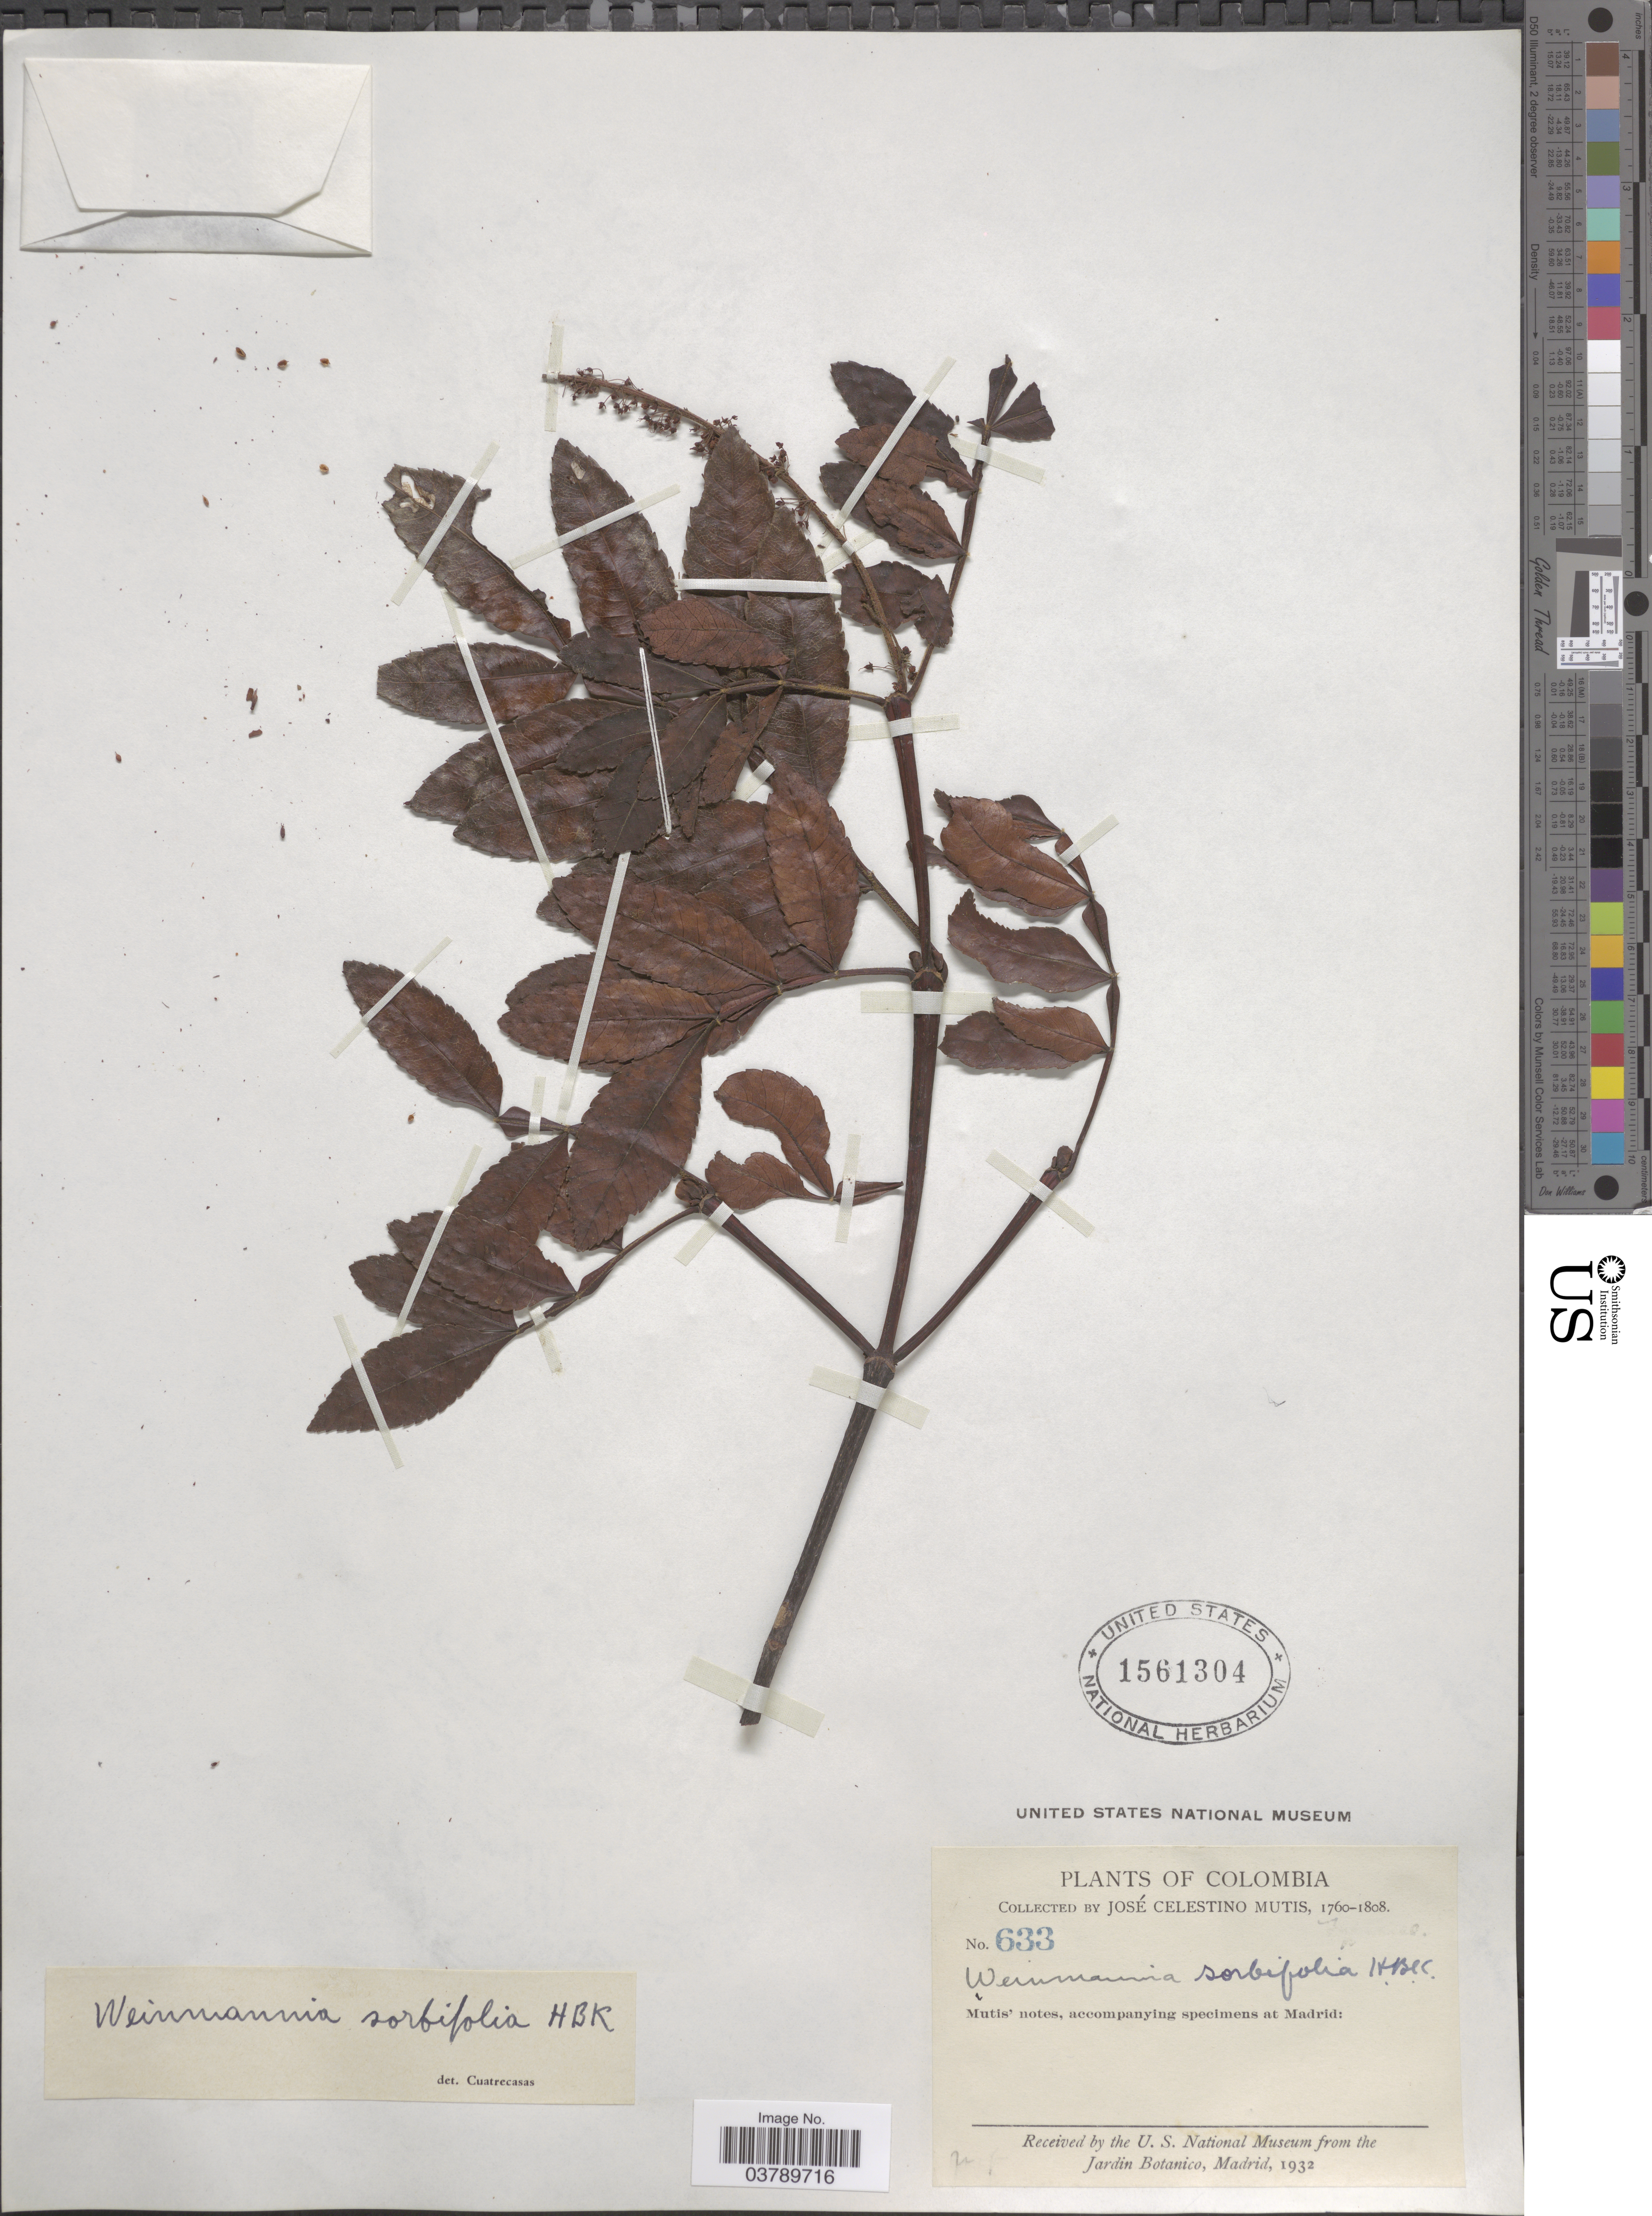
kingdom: Plantae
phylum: Tracheophyta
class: Magnoliopsida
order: Oxalidales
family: Cunoniaceae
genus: Weinmannia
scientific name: Weinmannia sorbifolia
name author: Kunth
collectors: J. C. B. Mutis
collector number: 633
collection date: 1760/1808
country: Colombia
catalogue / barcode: US 1561304